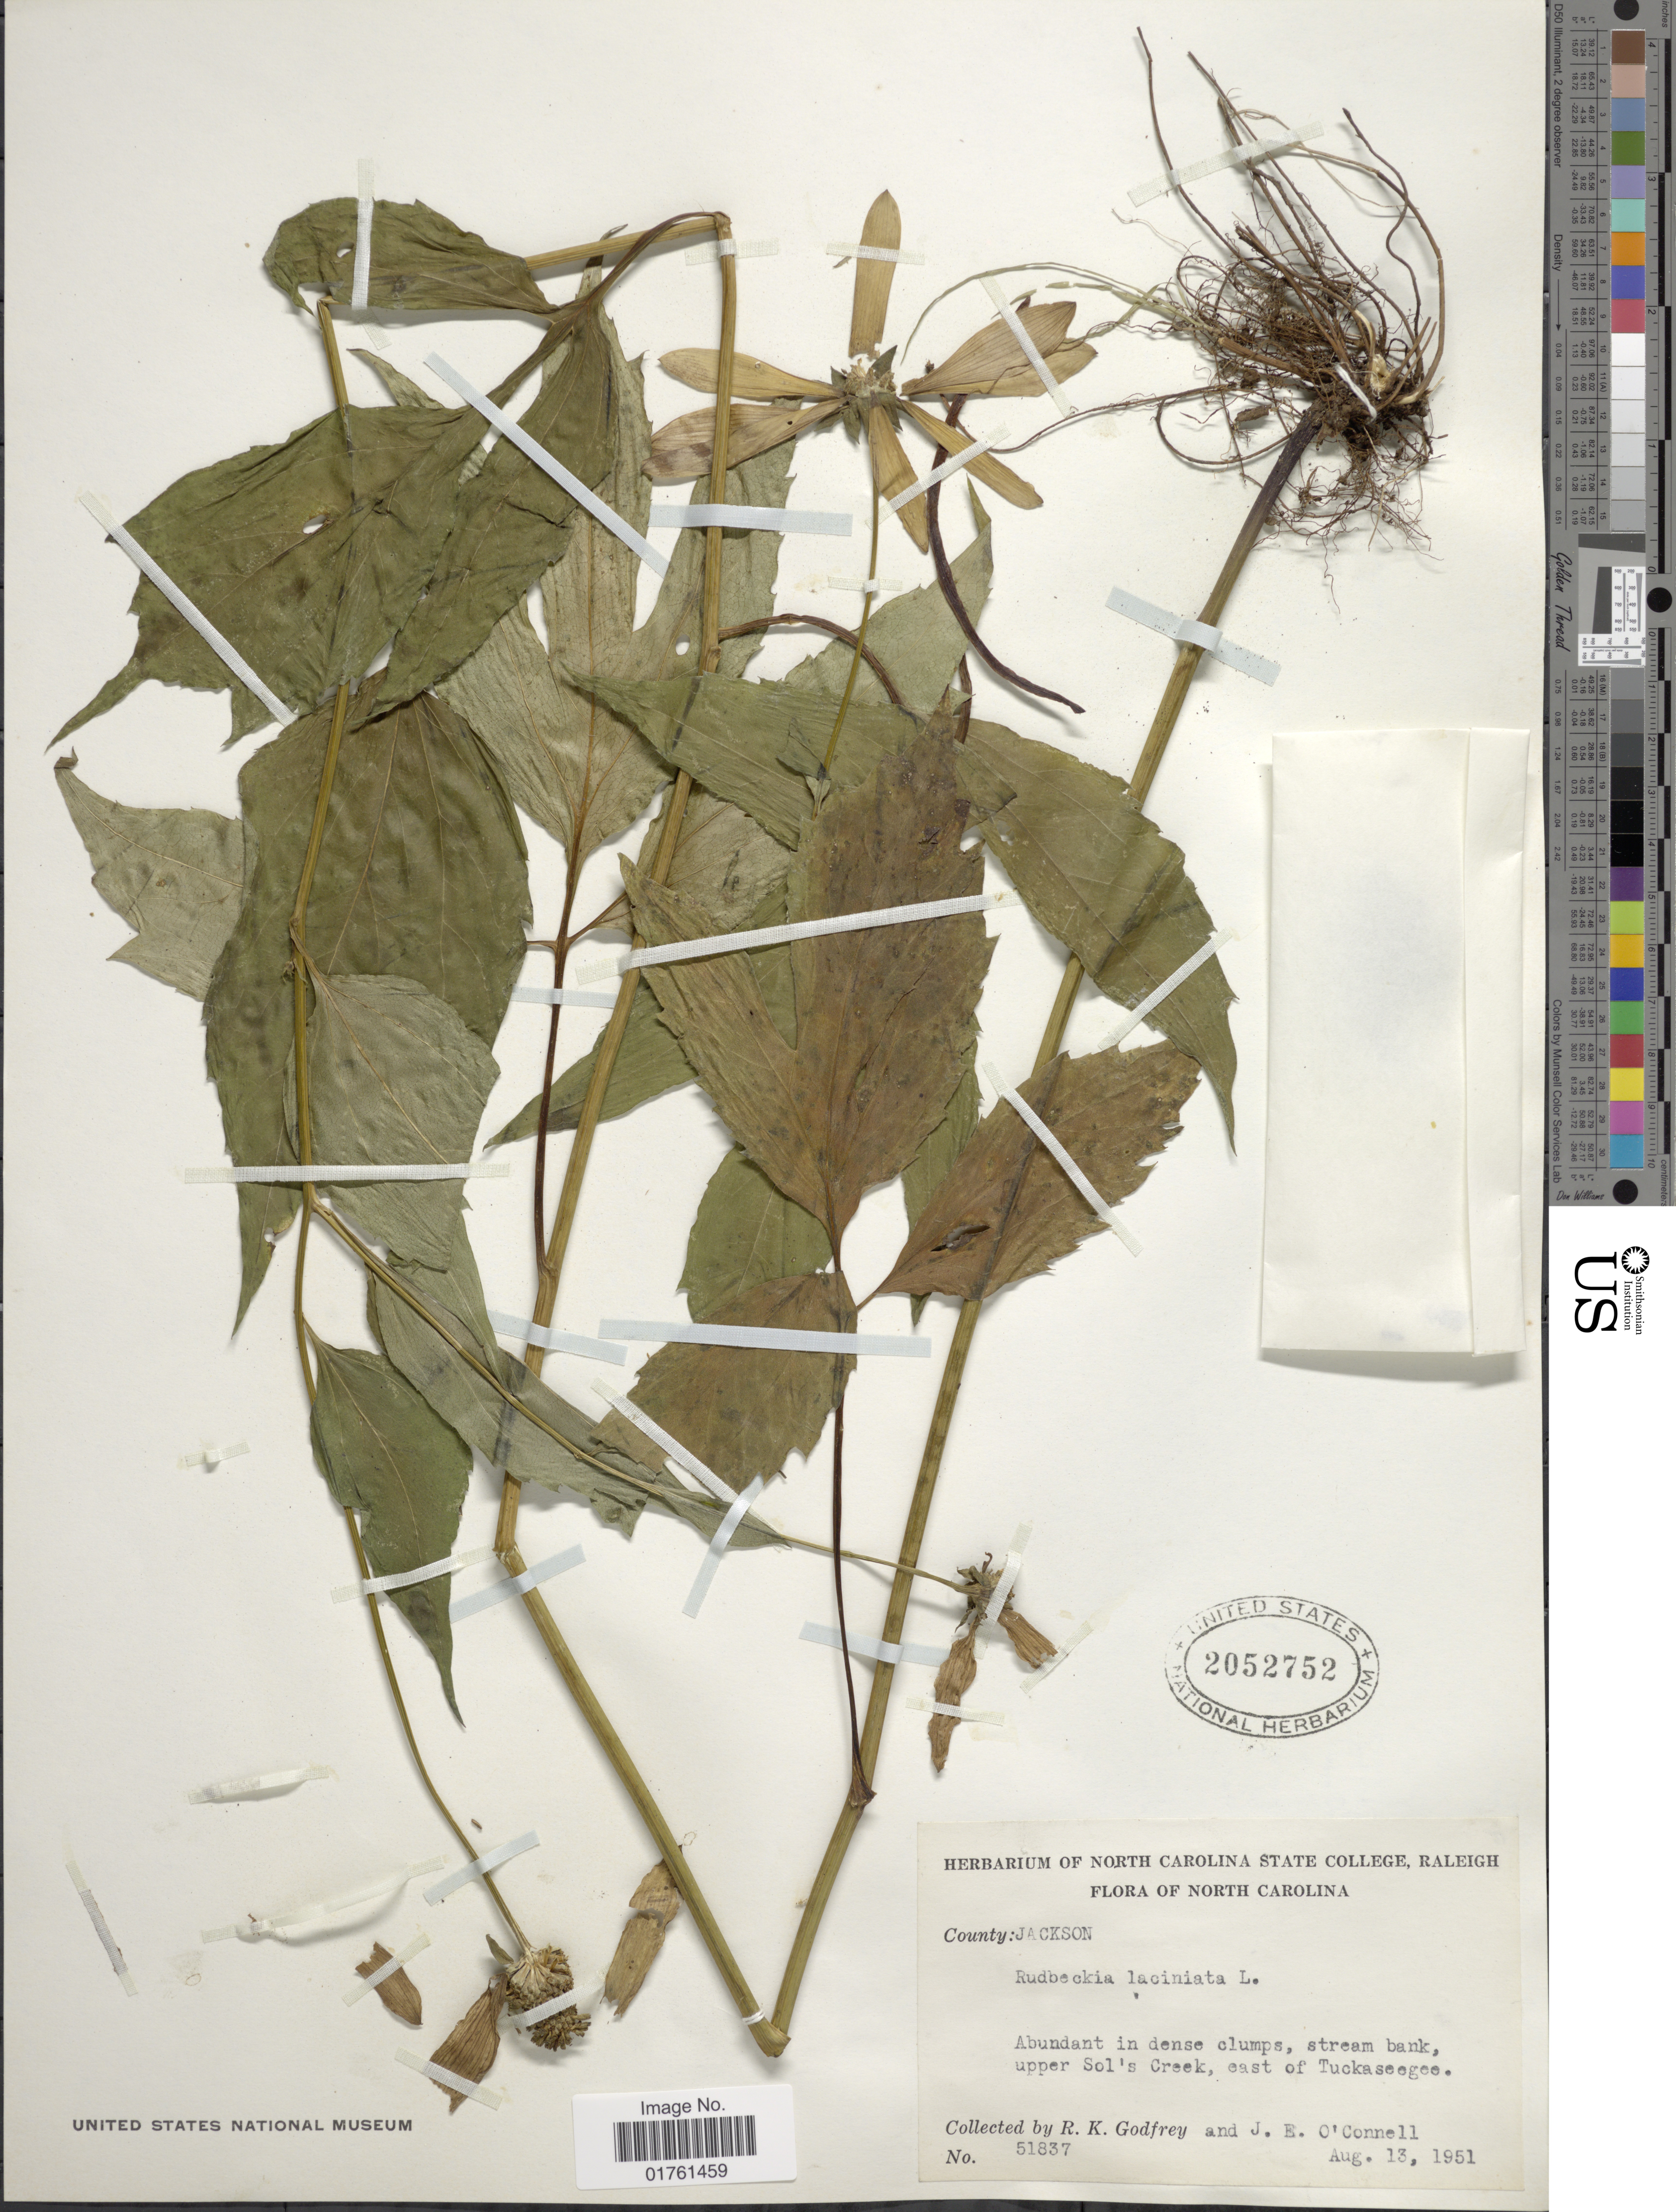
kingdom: Plantae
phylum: Tracheophyta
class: Magnoliopsida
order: Asterales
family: Asteraceae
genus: Rudbeckia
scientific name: Rudbeckia laciniata var. laciniata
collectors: R. K. Godfrey & J. O'Connell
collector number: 51837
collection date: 1951-08-13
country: United States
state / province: North Carolina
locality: County: jackson, stream bank, upper Sol's Creek, east of Tuckaseegee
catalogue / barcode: US 2052752